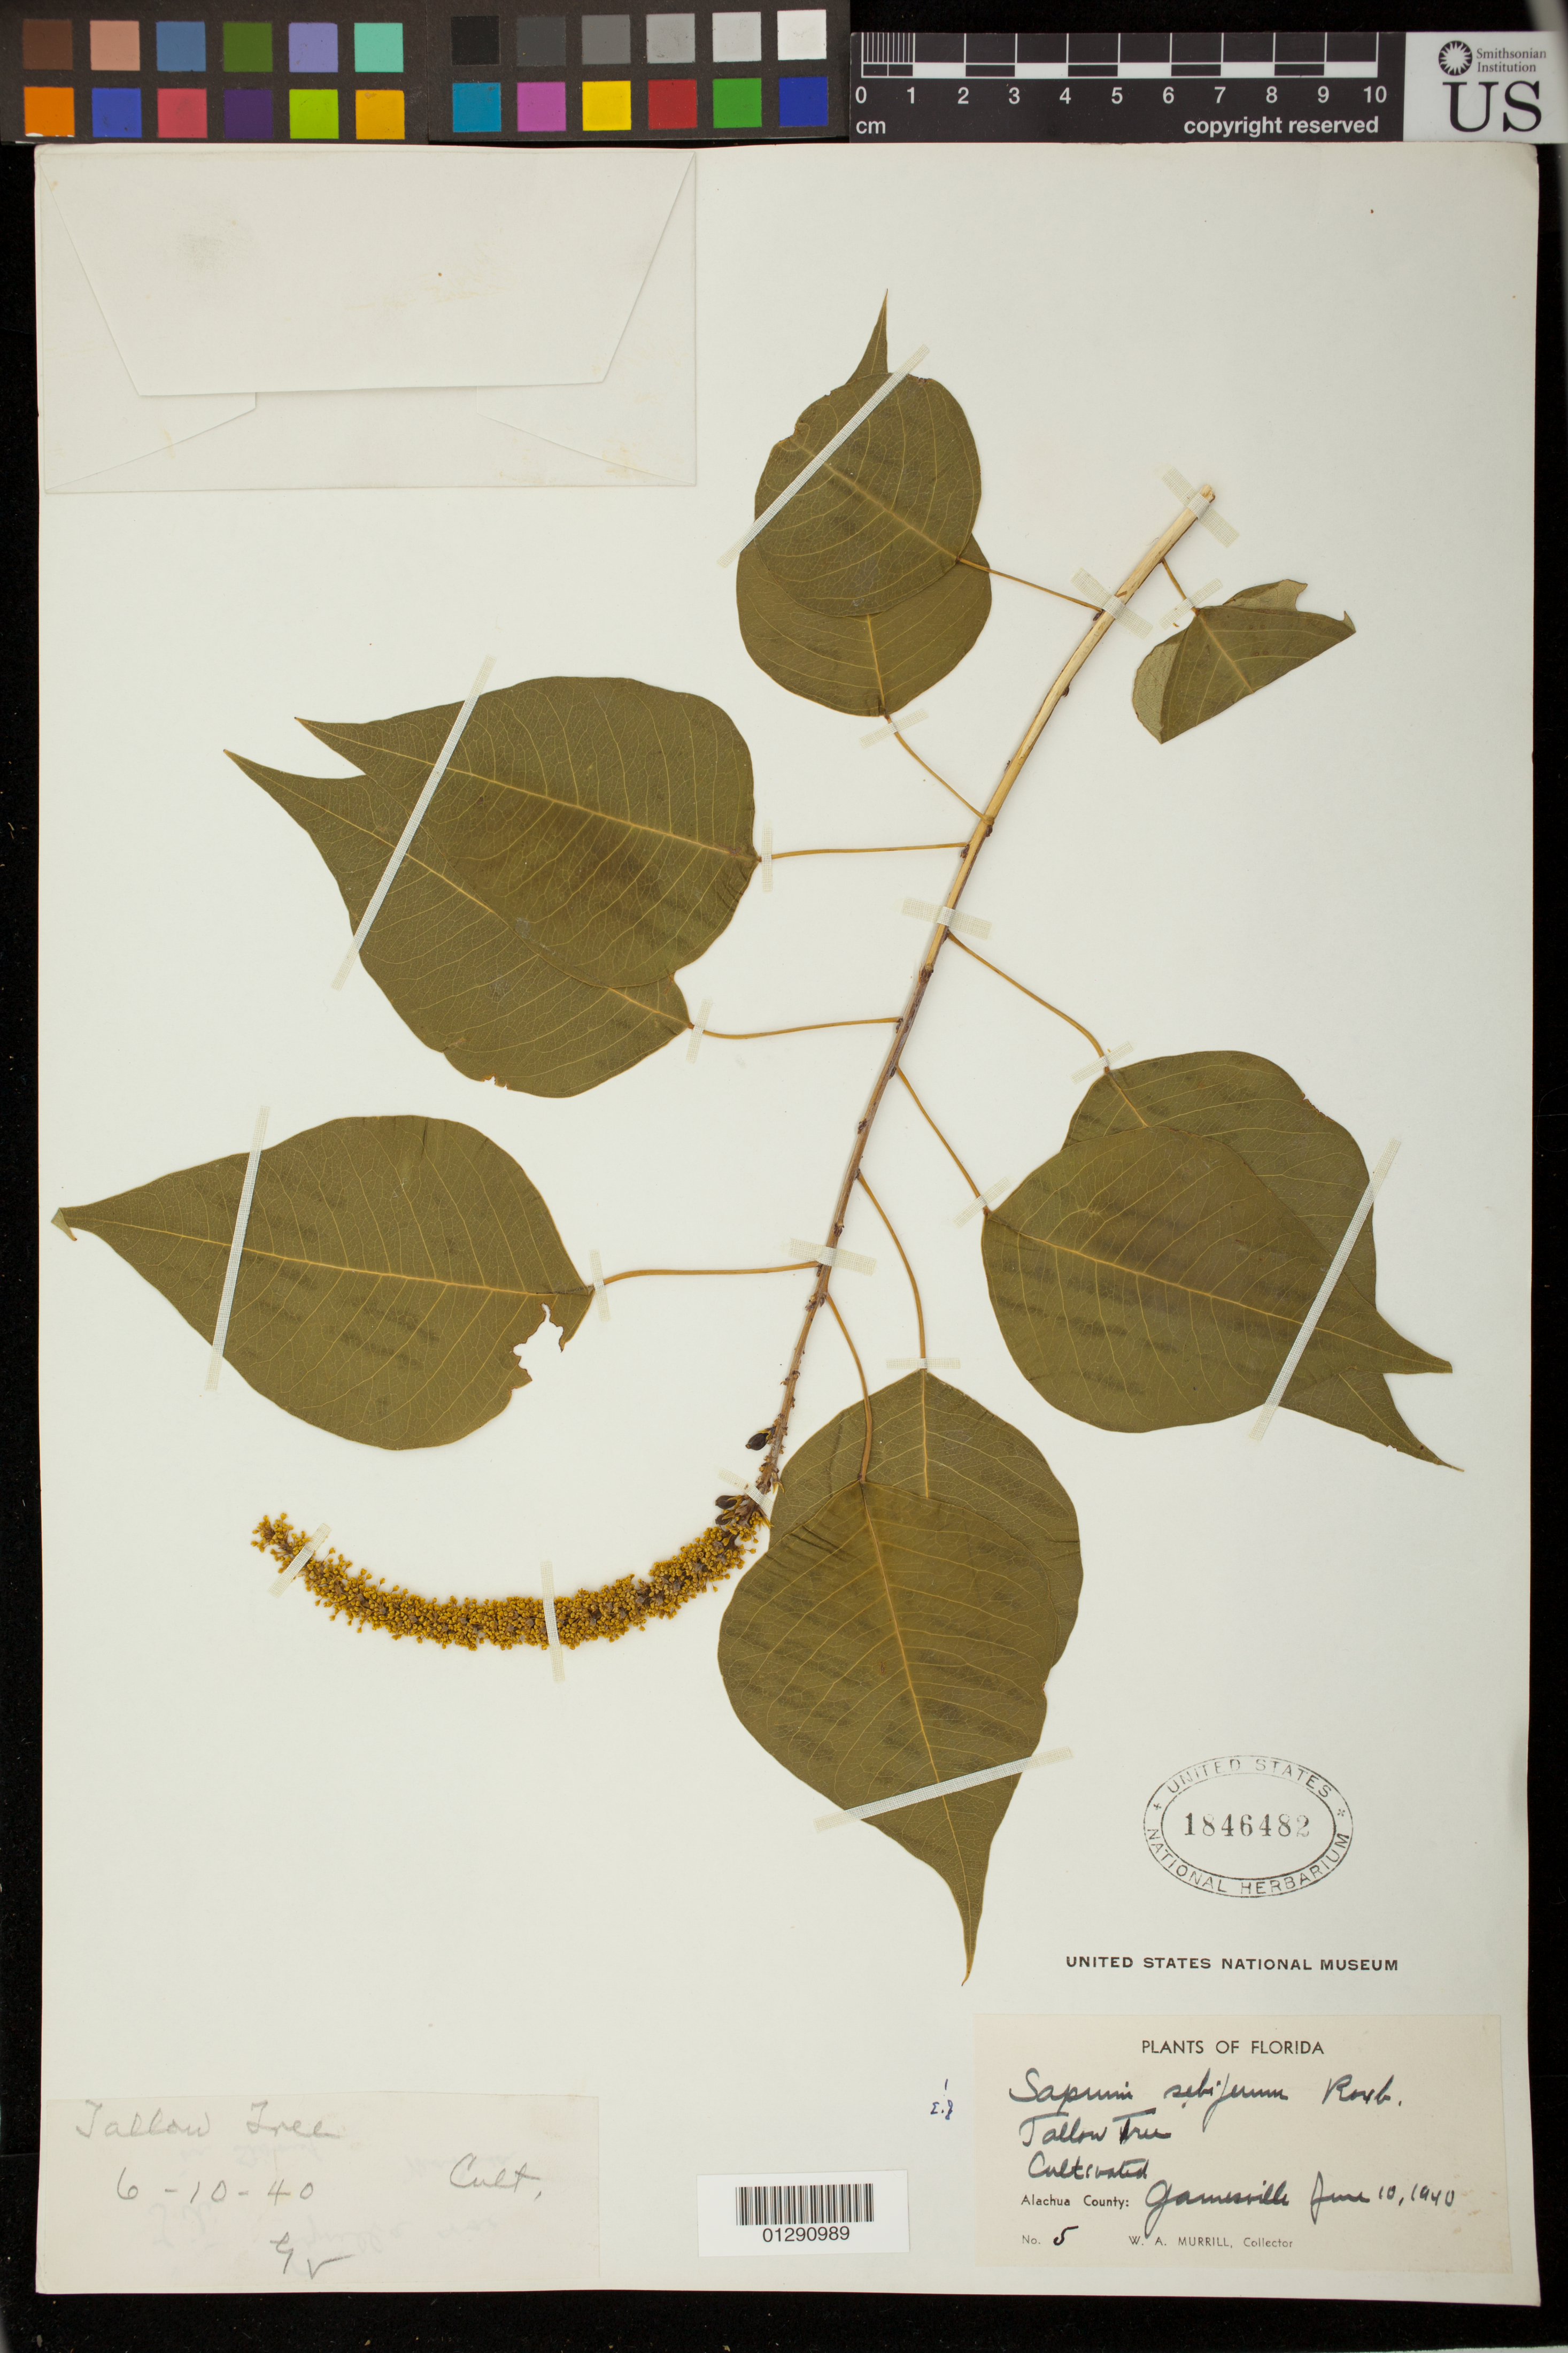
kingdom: Plantae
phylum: Tracheophyta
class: Magnoliopsida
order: Malpighiales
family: Euphorbiaceae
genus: Sapium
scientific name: Sapium sebiferum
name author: (L.) Roxb.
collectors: W. A. Murrill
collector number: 5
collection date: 1940-06-10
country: United States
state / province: Florida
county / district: Alachua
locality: Gainesville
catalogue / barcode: US 1846482